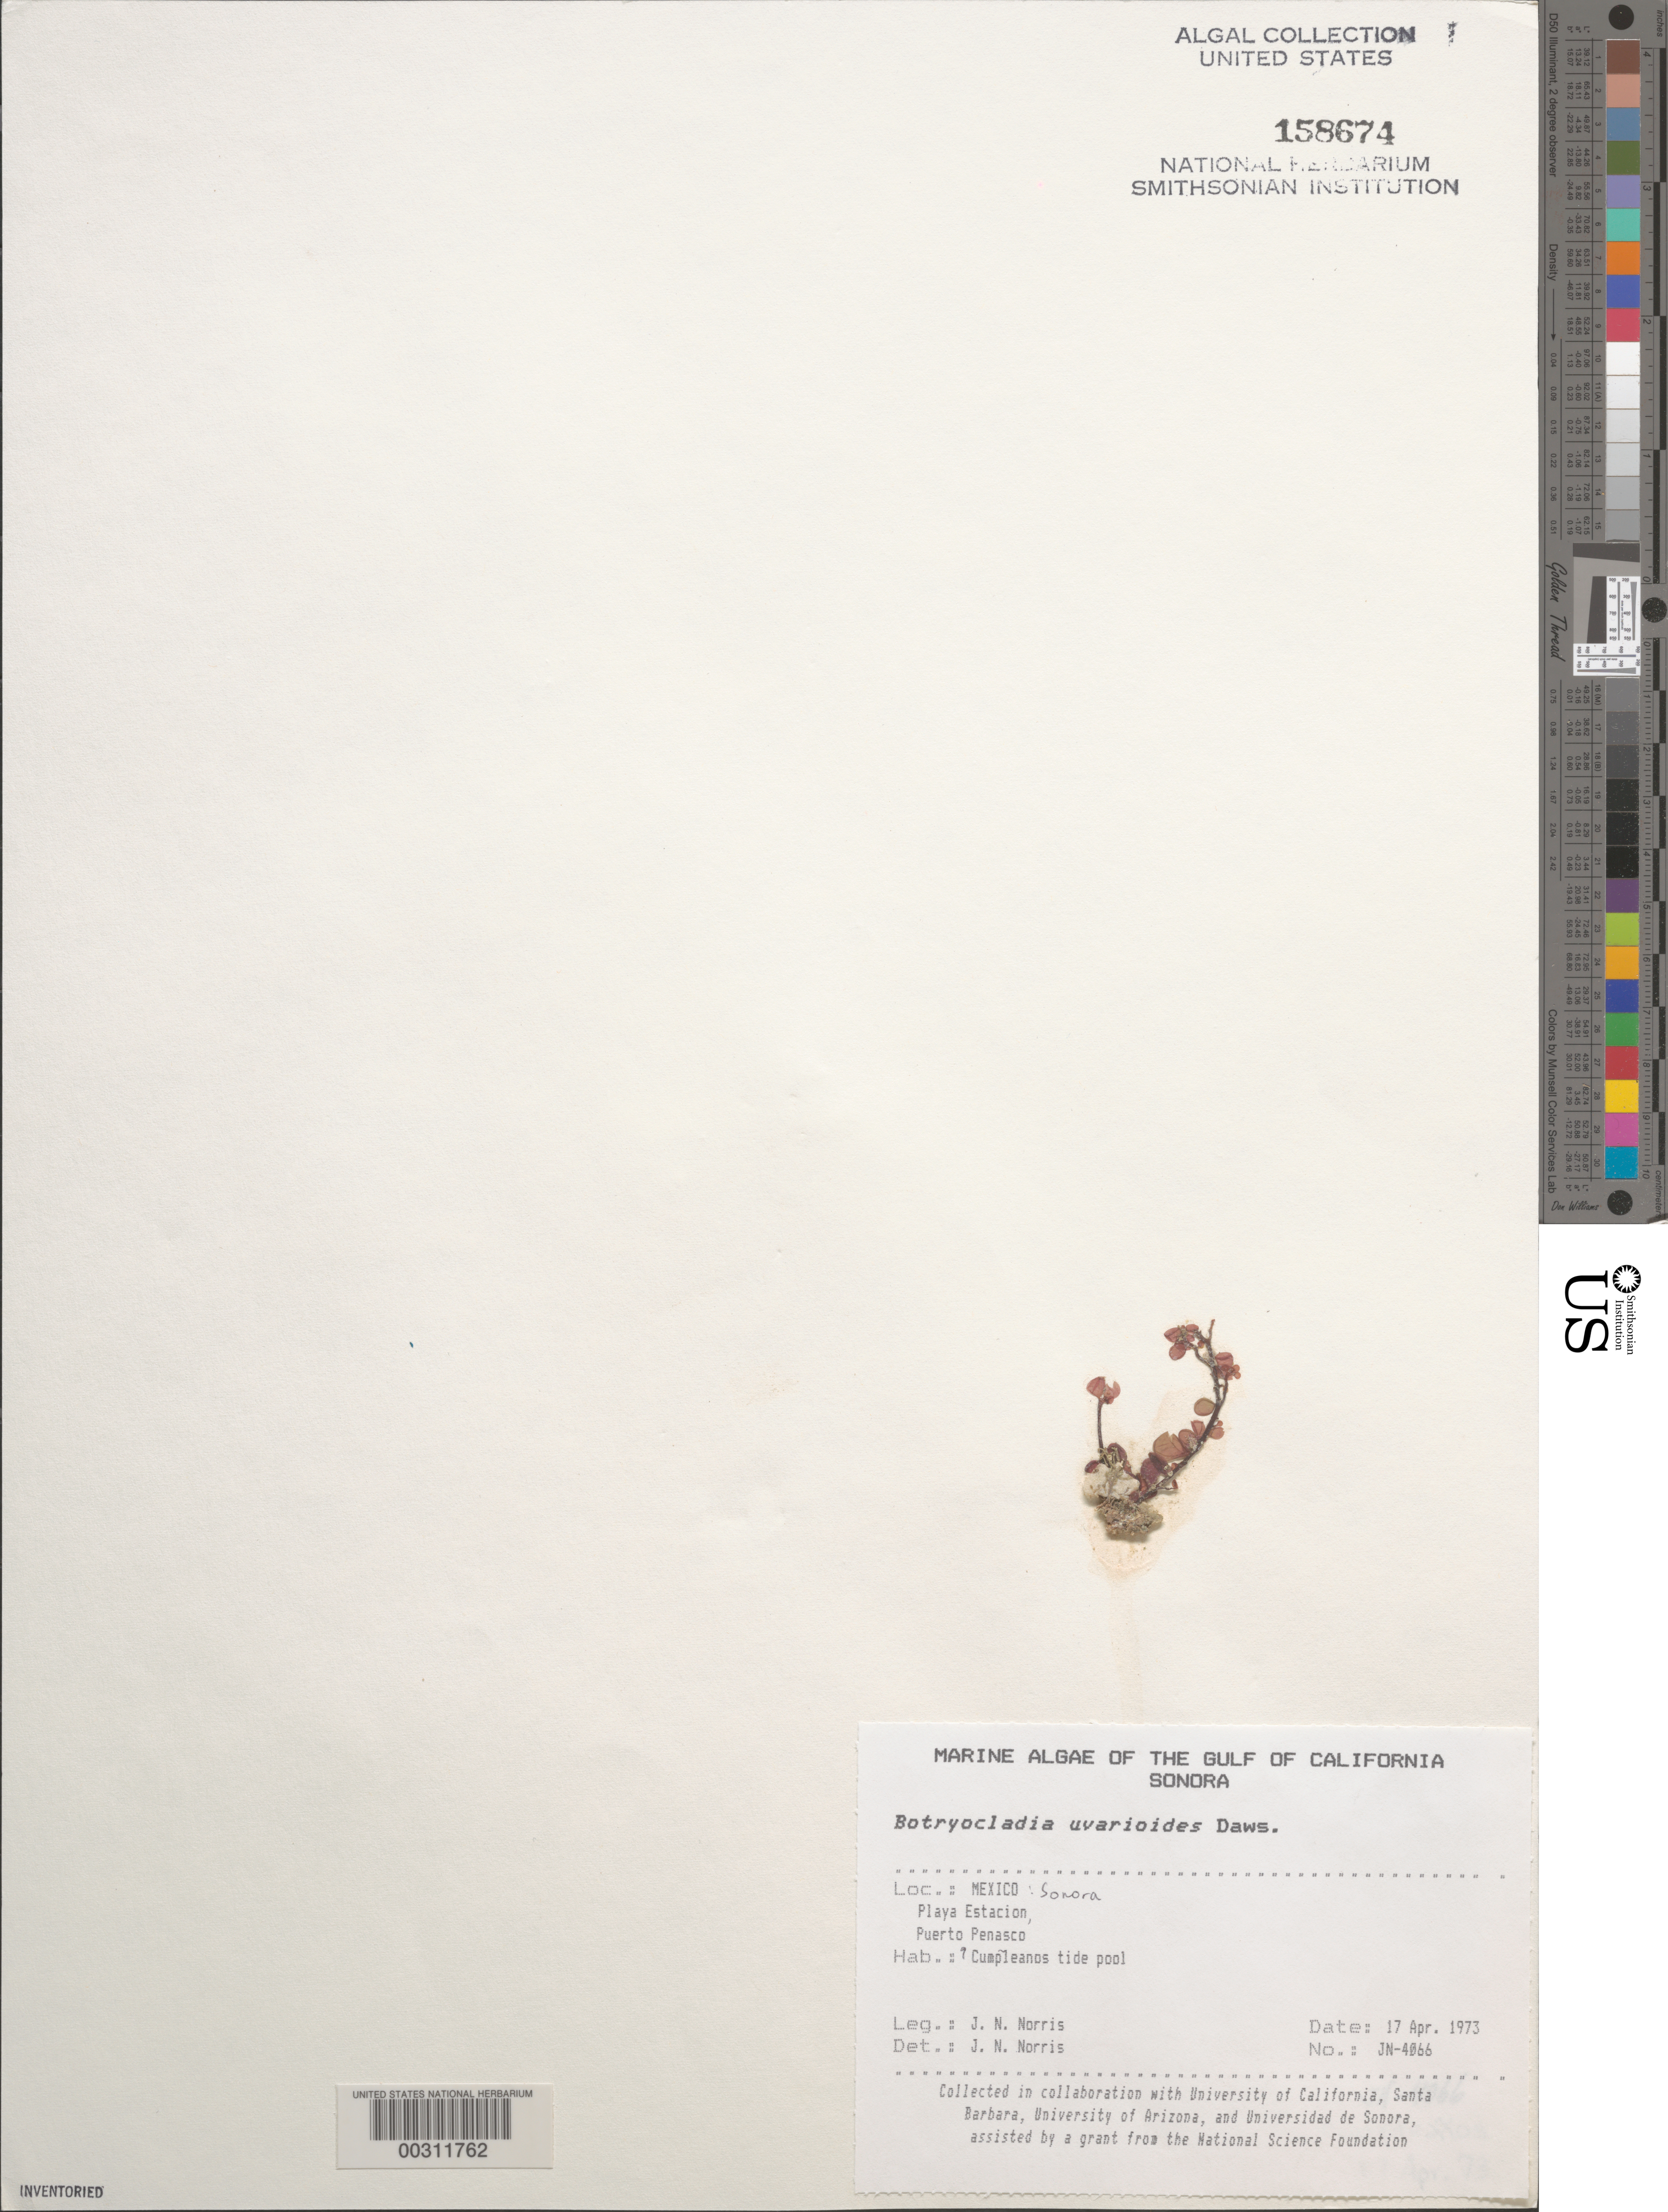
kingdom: Plantae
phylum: Rhodophyta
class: Florideophyceae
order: Rhodymeniales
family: Rhodymeniaceae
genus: Botryocladia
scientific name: Botryocladia uvarioides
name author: E.Y. Dawson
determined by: Norris, James N.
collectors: J. N. Norris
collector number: JN-4066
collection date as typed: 17 Apr 1973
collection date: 1973-04-17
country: Mexico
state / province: Sonora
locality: Playa Estacion, Puerto Penasco, Cumpleanos tide pool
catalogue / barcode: US 158674